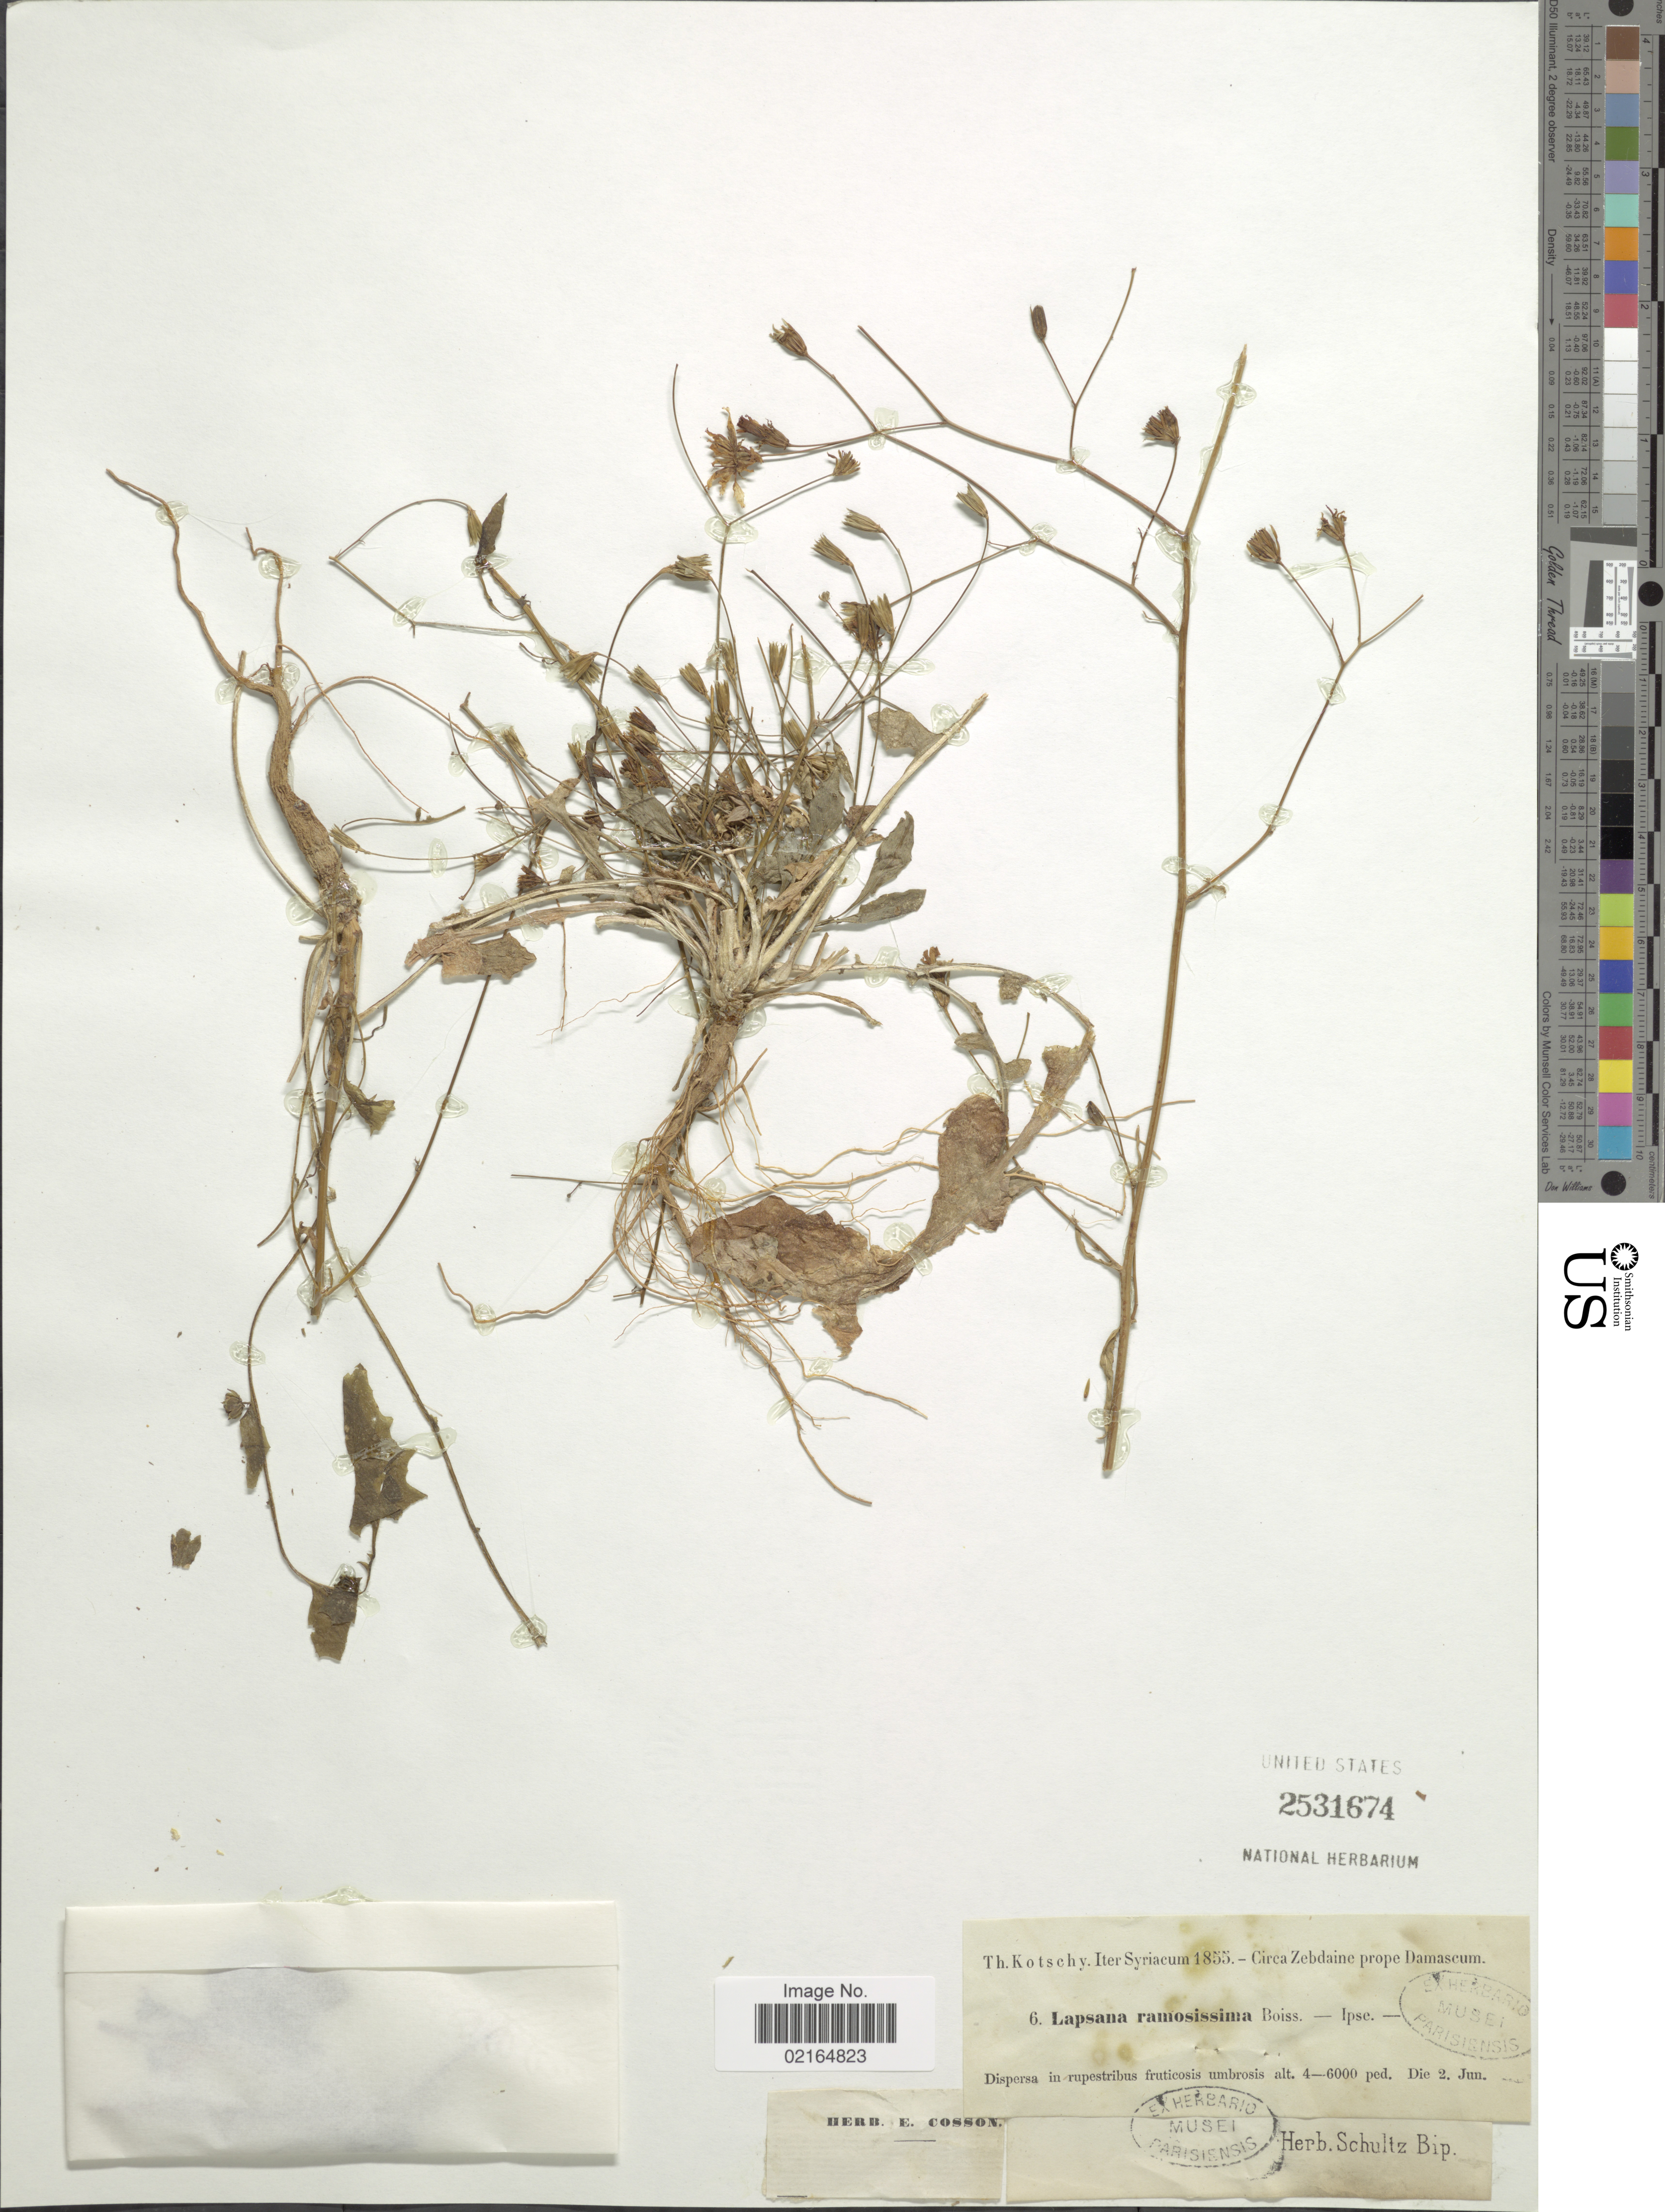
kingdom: Plantae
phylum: Tracheophyta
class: Magnoliopsida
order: Asterales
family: Asteraceae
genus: Lapsana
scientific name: Lapsana ramosissima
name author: Boiss.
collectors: K. G. Kotschy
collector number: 6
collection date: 1855-06-02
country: Syria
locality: Iter Syriacum, Circa Zebdaine prope Damascum, Dispersa in rupestribus fruticosis umbrosis.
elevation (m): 1219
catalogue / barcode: US 2531674